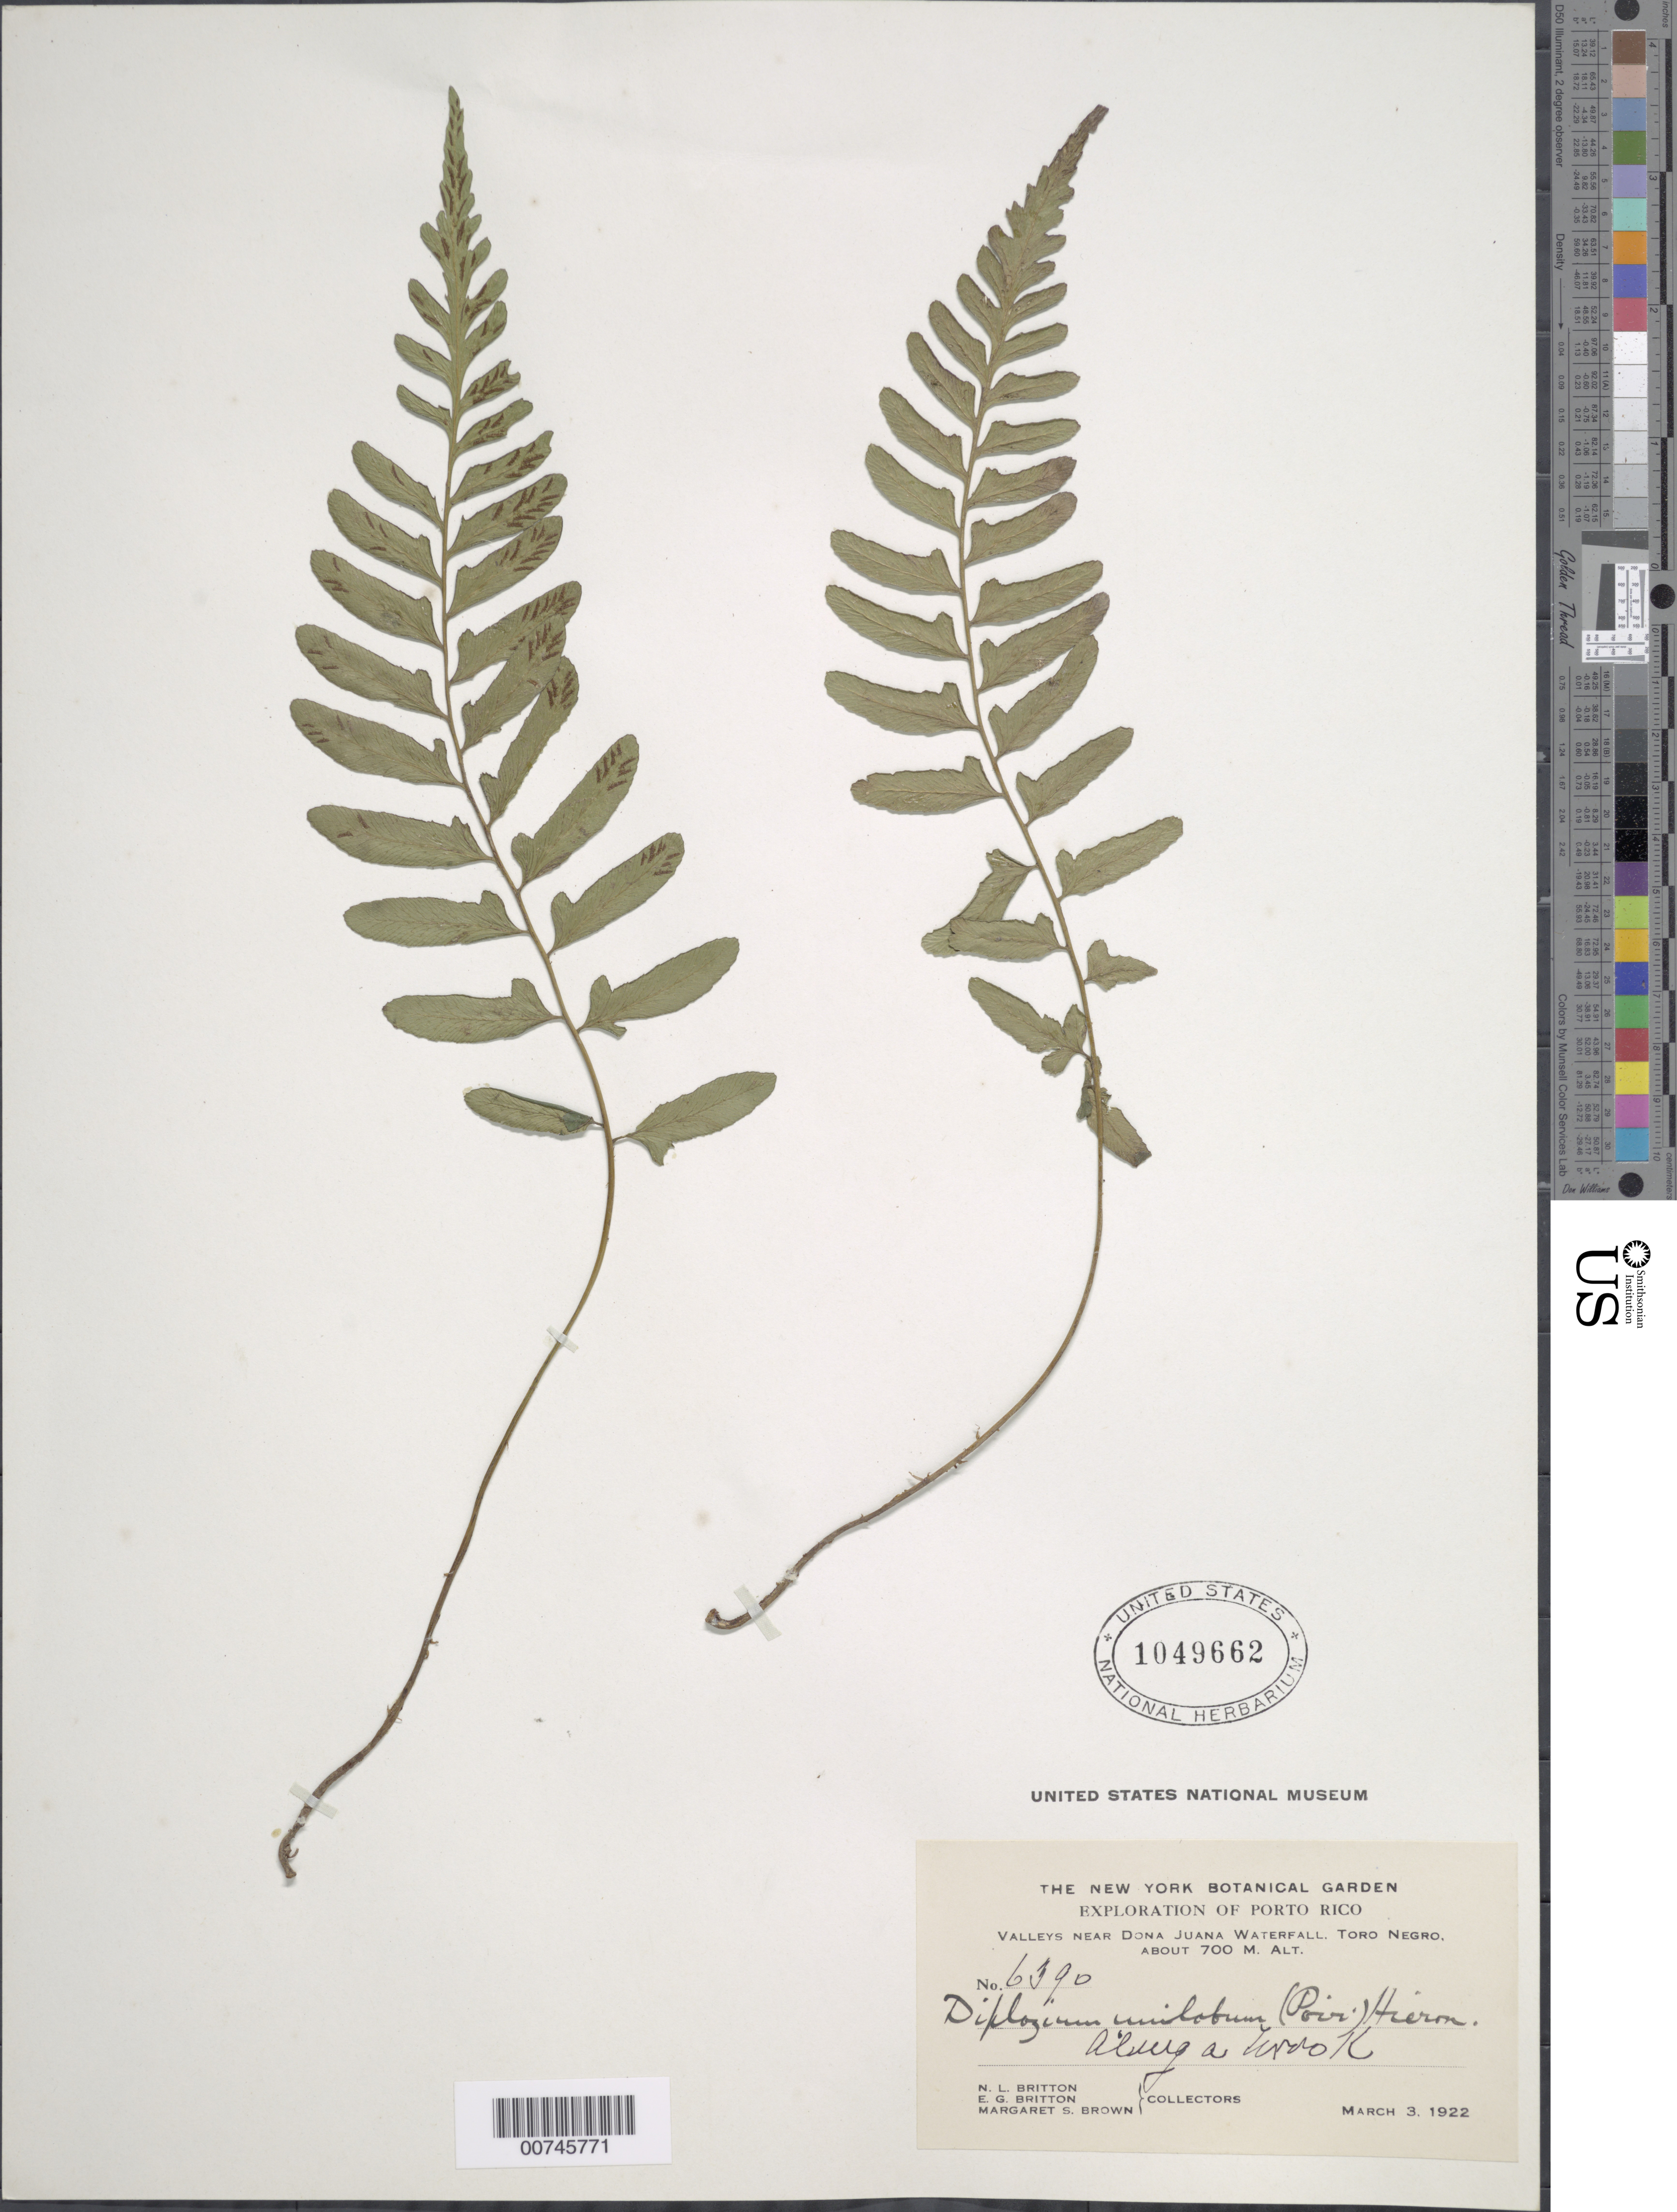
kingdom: Plantae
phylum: Tracheophyta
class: Polypodiopsida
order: Polypodiales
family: Athyriaceae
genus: Diplazium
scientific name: Diplazium unilobum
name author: (Poir.) Hieron.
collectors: N. Britton, E. G. Britton & M. S. Brown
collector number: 6390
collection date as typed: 03 Mar 1922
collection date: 1922-03-03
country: Puerto Rico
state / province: Villalba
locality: Valleys near Doña Juana Waterfall. Toro Negro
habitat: Along a brook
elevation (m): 700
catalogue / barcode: US 1049662